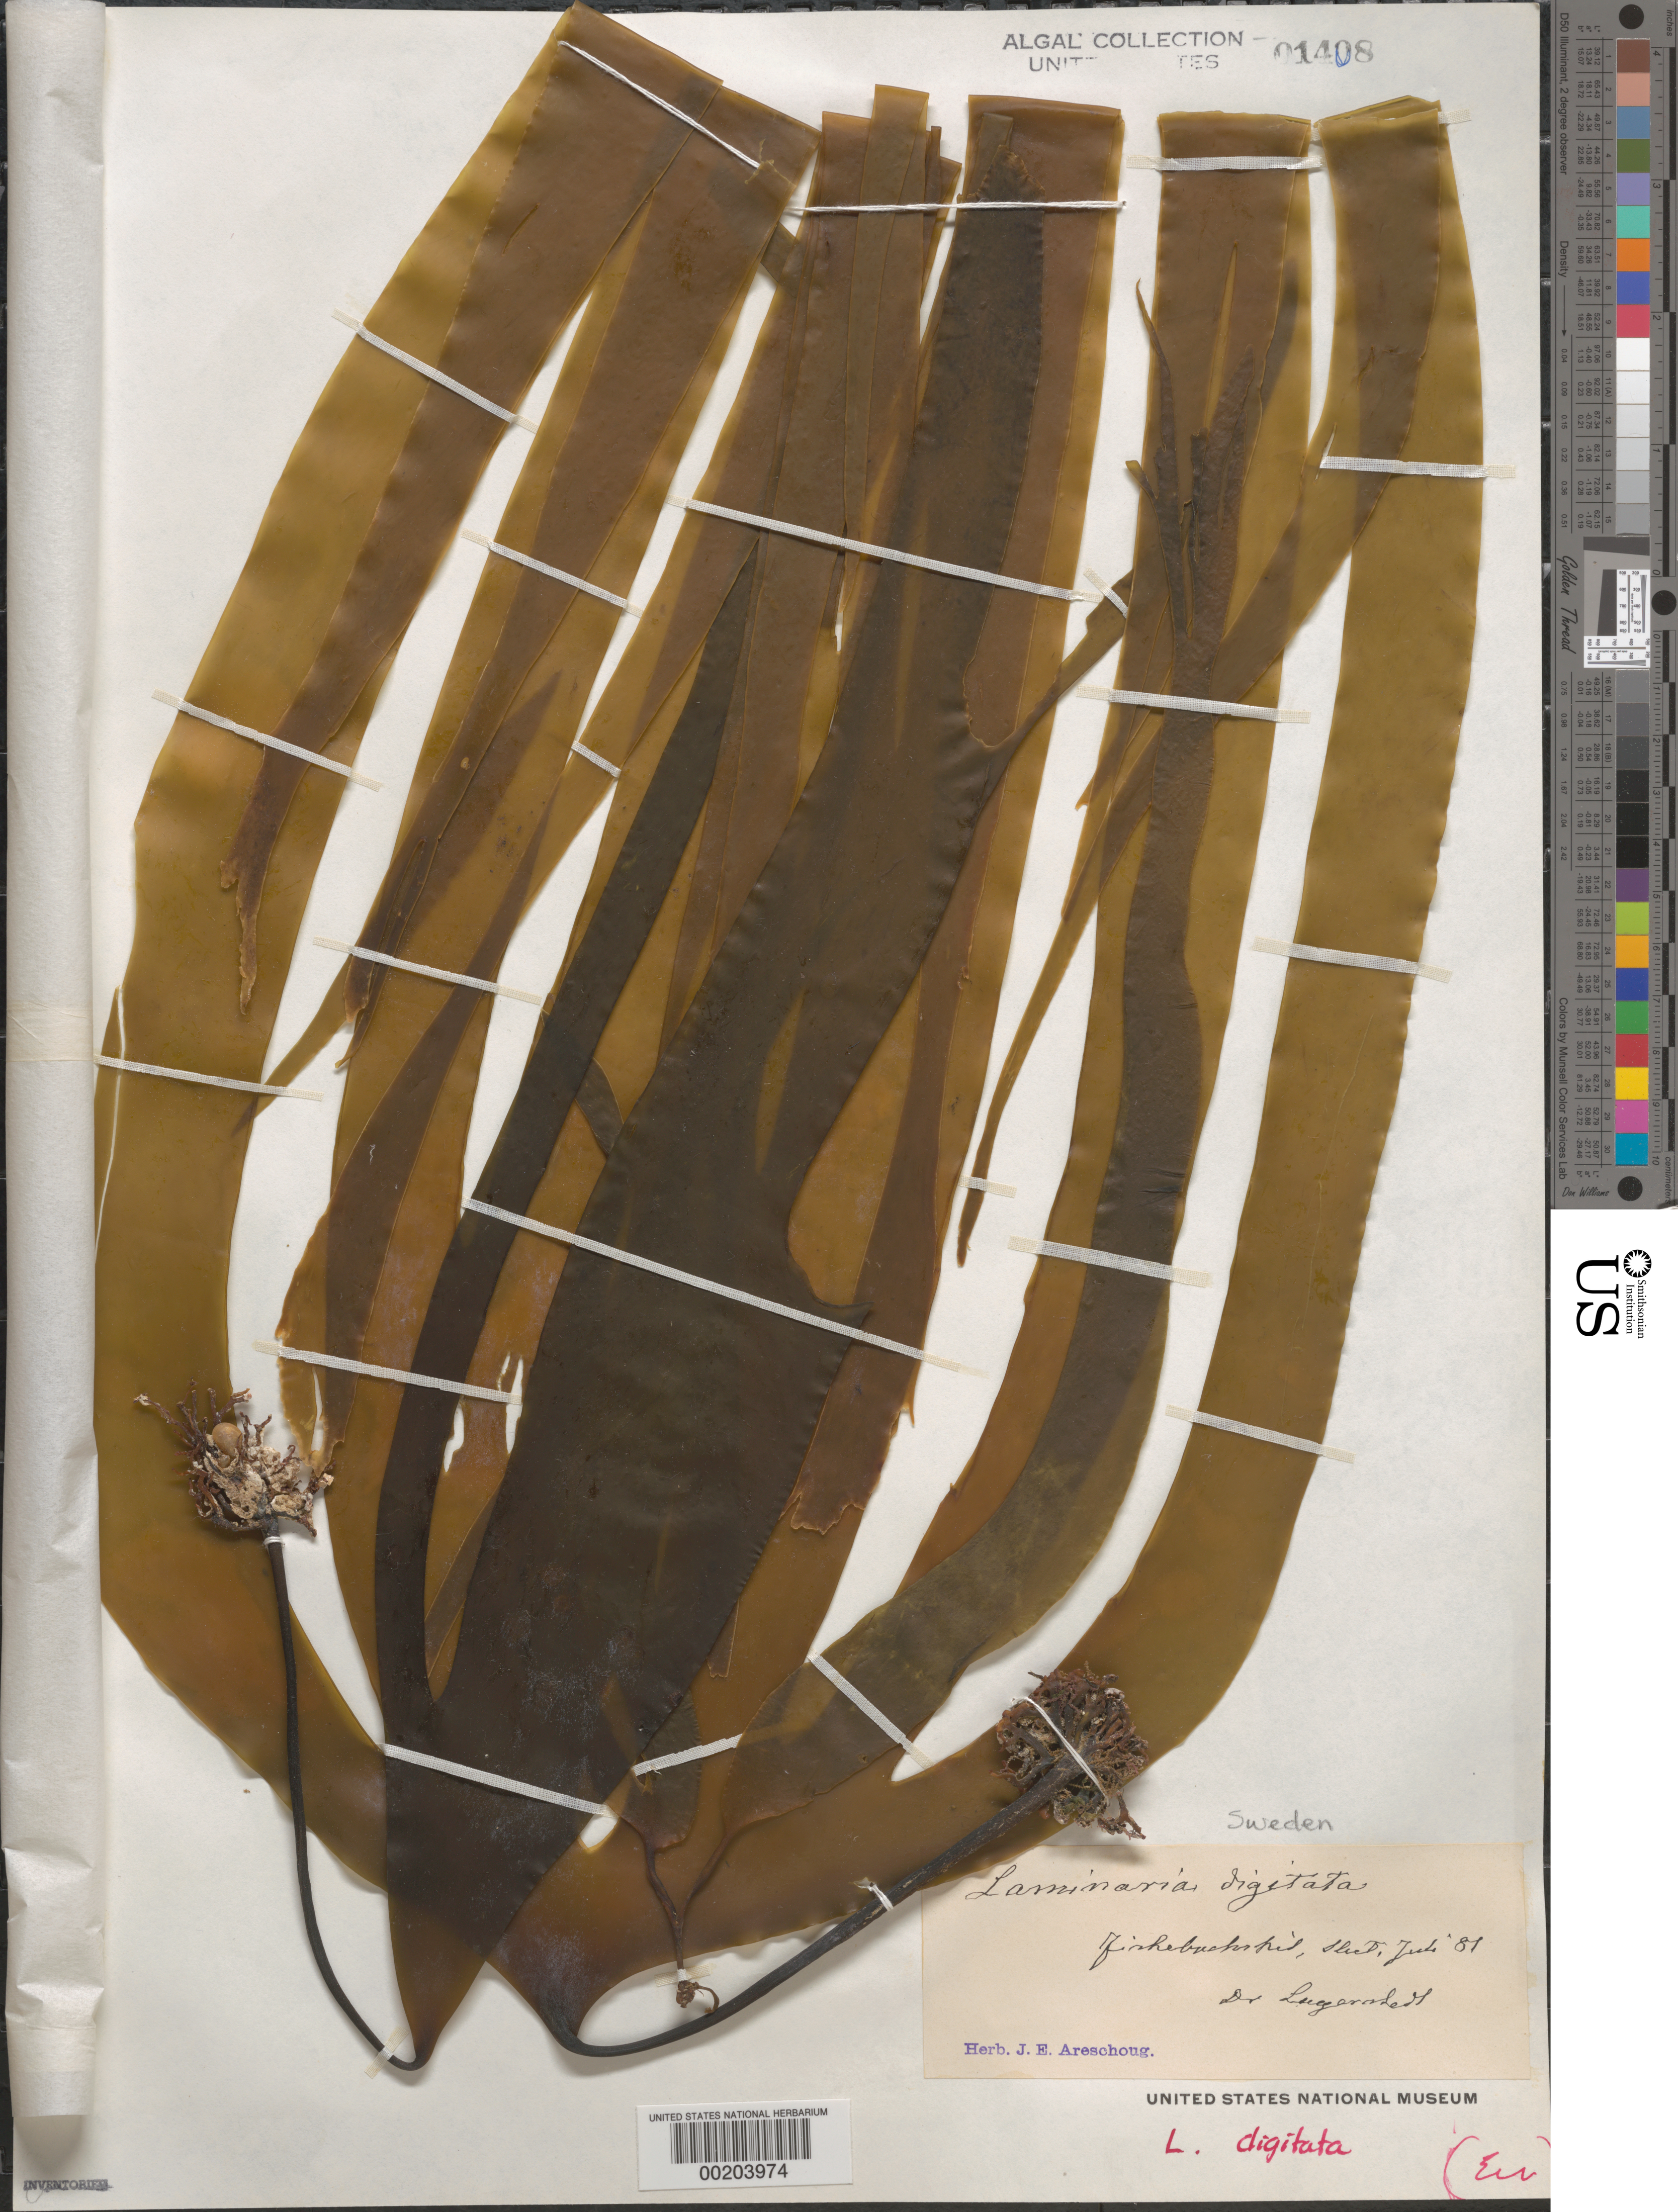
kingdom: Chromista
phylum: Ochrophyta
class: Phaeophyceae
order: Laminariales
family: Laminariaceae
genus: Laminaria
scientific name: Laminaria digitata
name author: (Hudson) J.V.Lamouroux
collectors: -. Lugershedl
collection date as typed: Jul 1881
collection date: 1881-07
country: Sweden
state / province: Västra Götaland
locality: Fiskebackskil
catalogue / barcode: US 1408